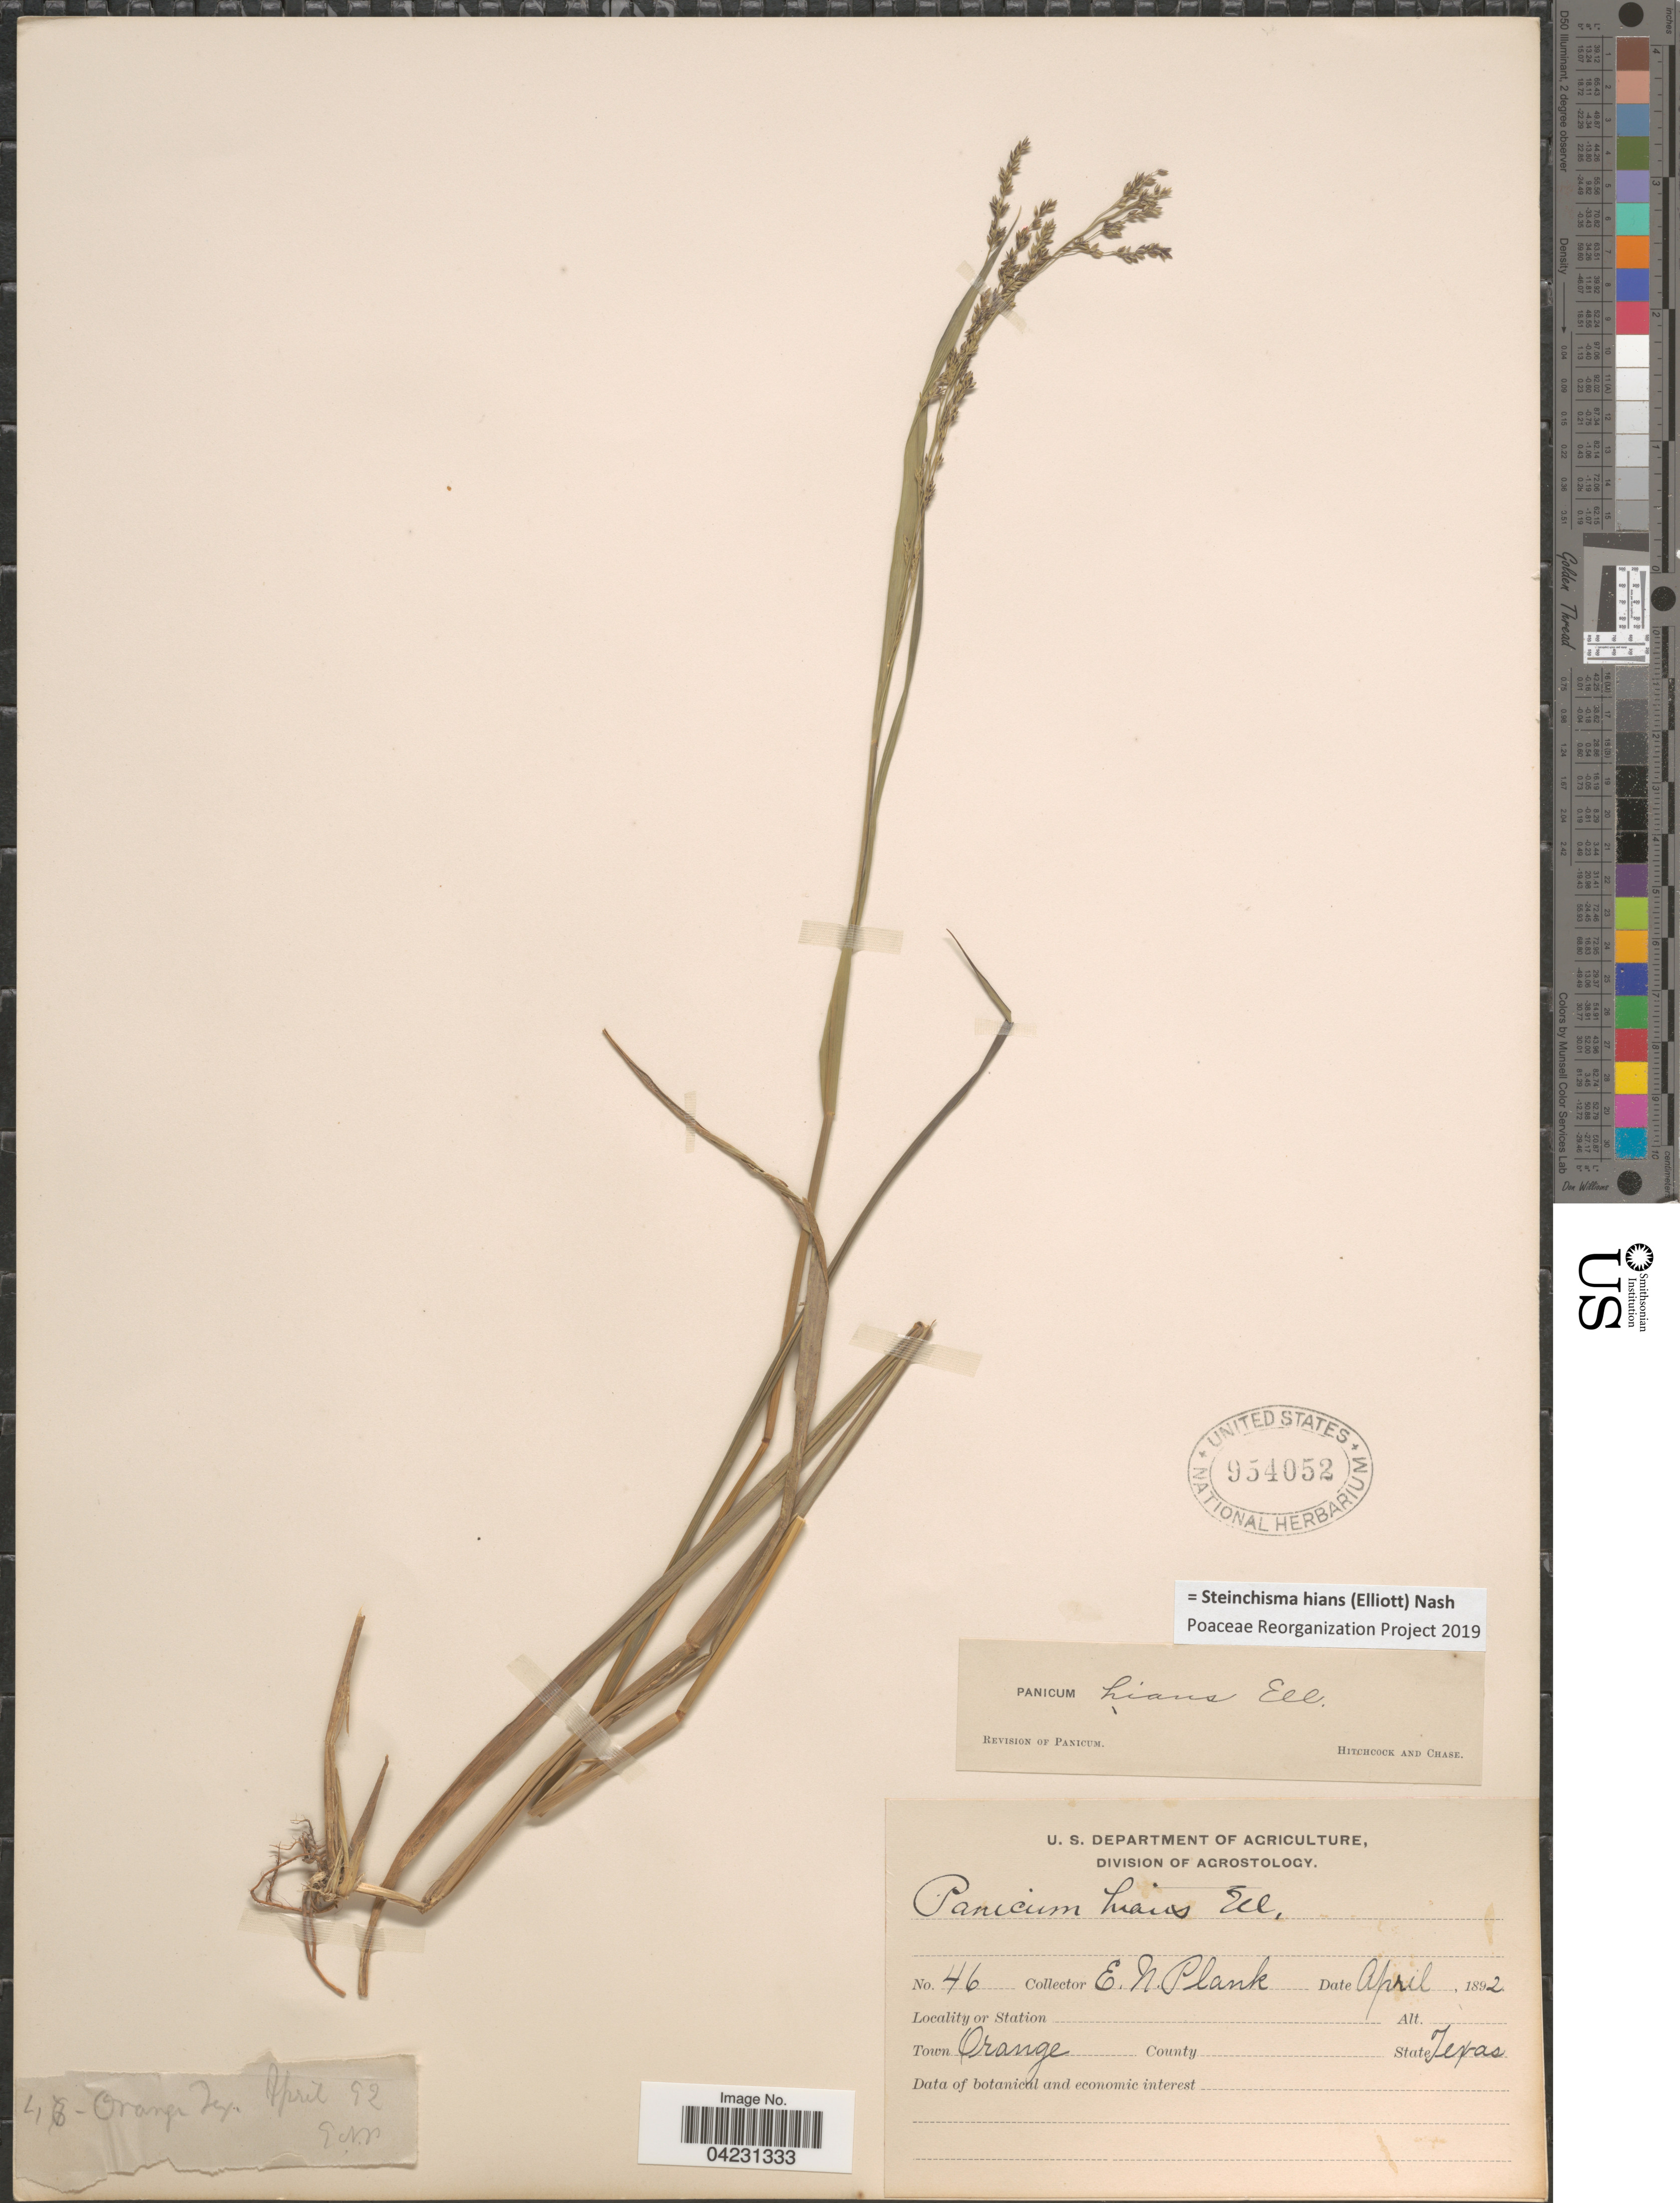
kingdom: Plantae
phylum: Tracheophyta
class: Liliopsida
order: Poales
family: Poaceae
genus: Steinchisma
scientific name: Steinchisma hians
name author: (Elliott) Nash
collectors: E. Plank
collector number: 46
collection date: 1892-04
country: United States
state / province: Texas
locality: Town Orange.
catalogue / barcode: US 954052